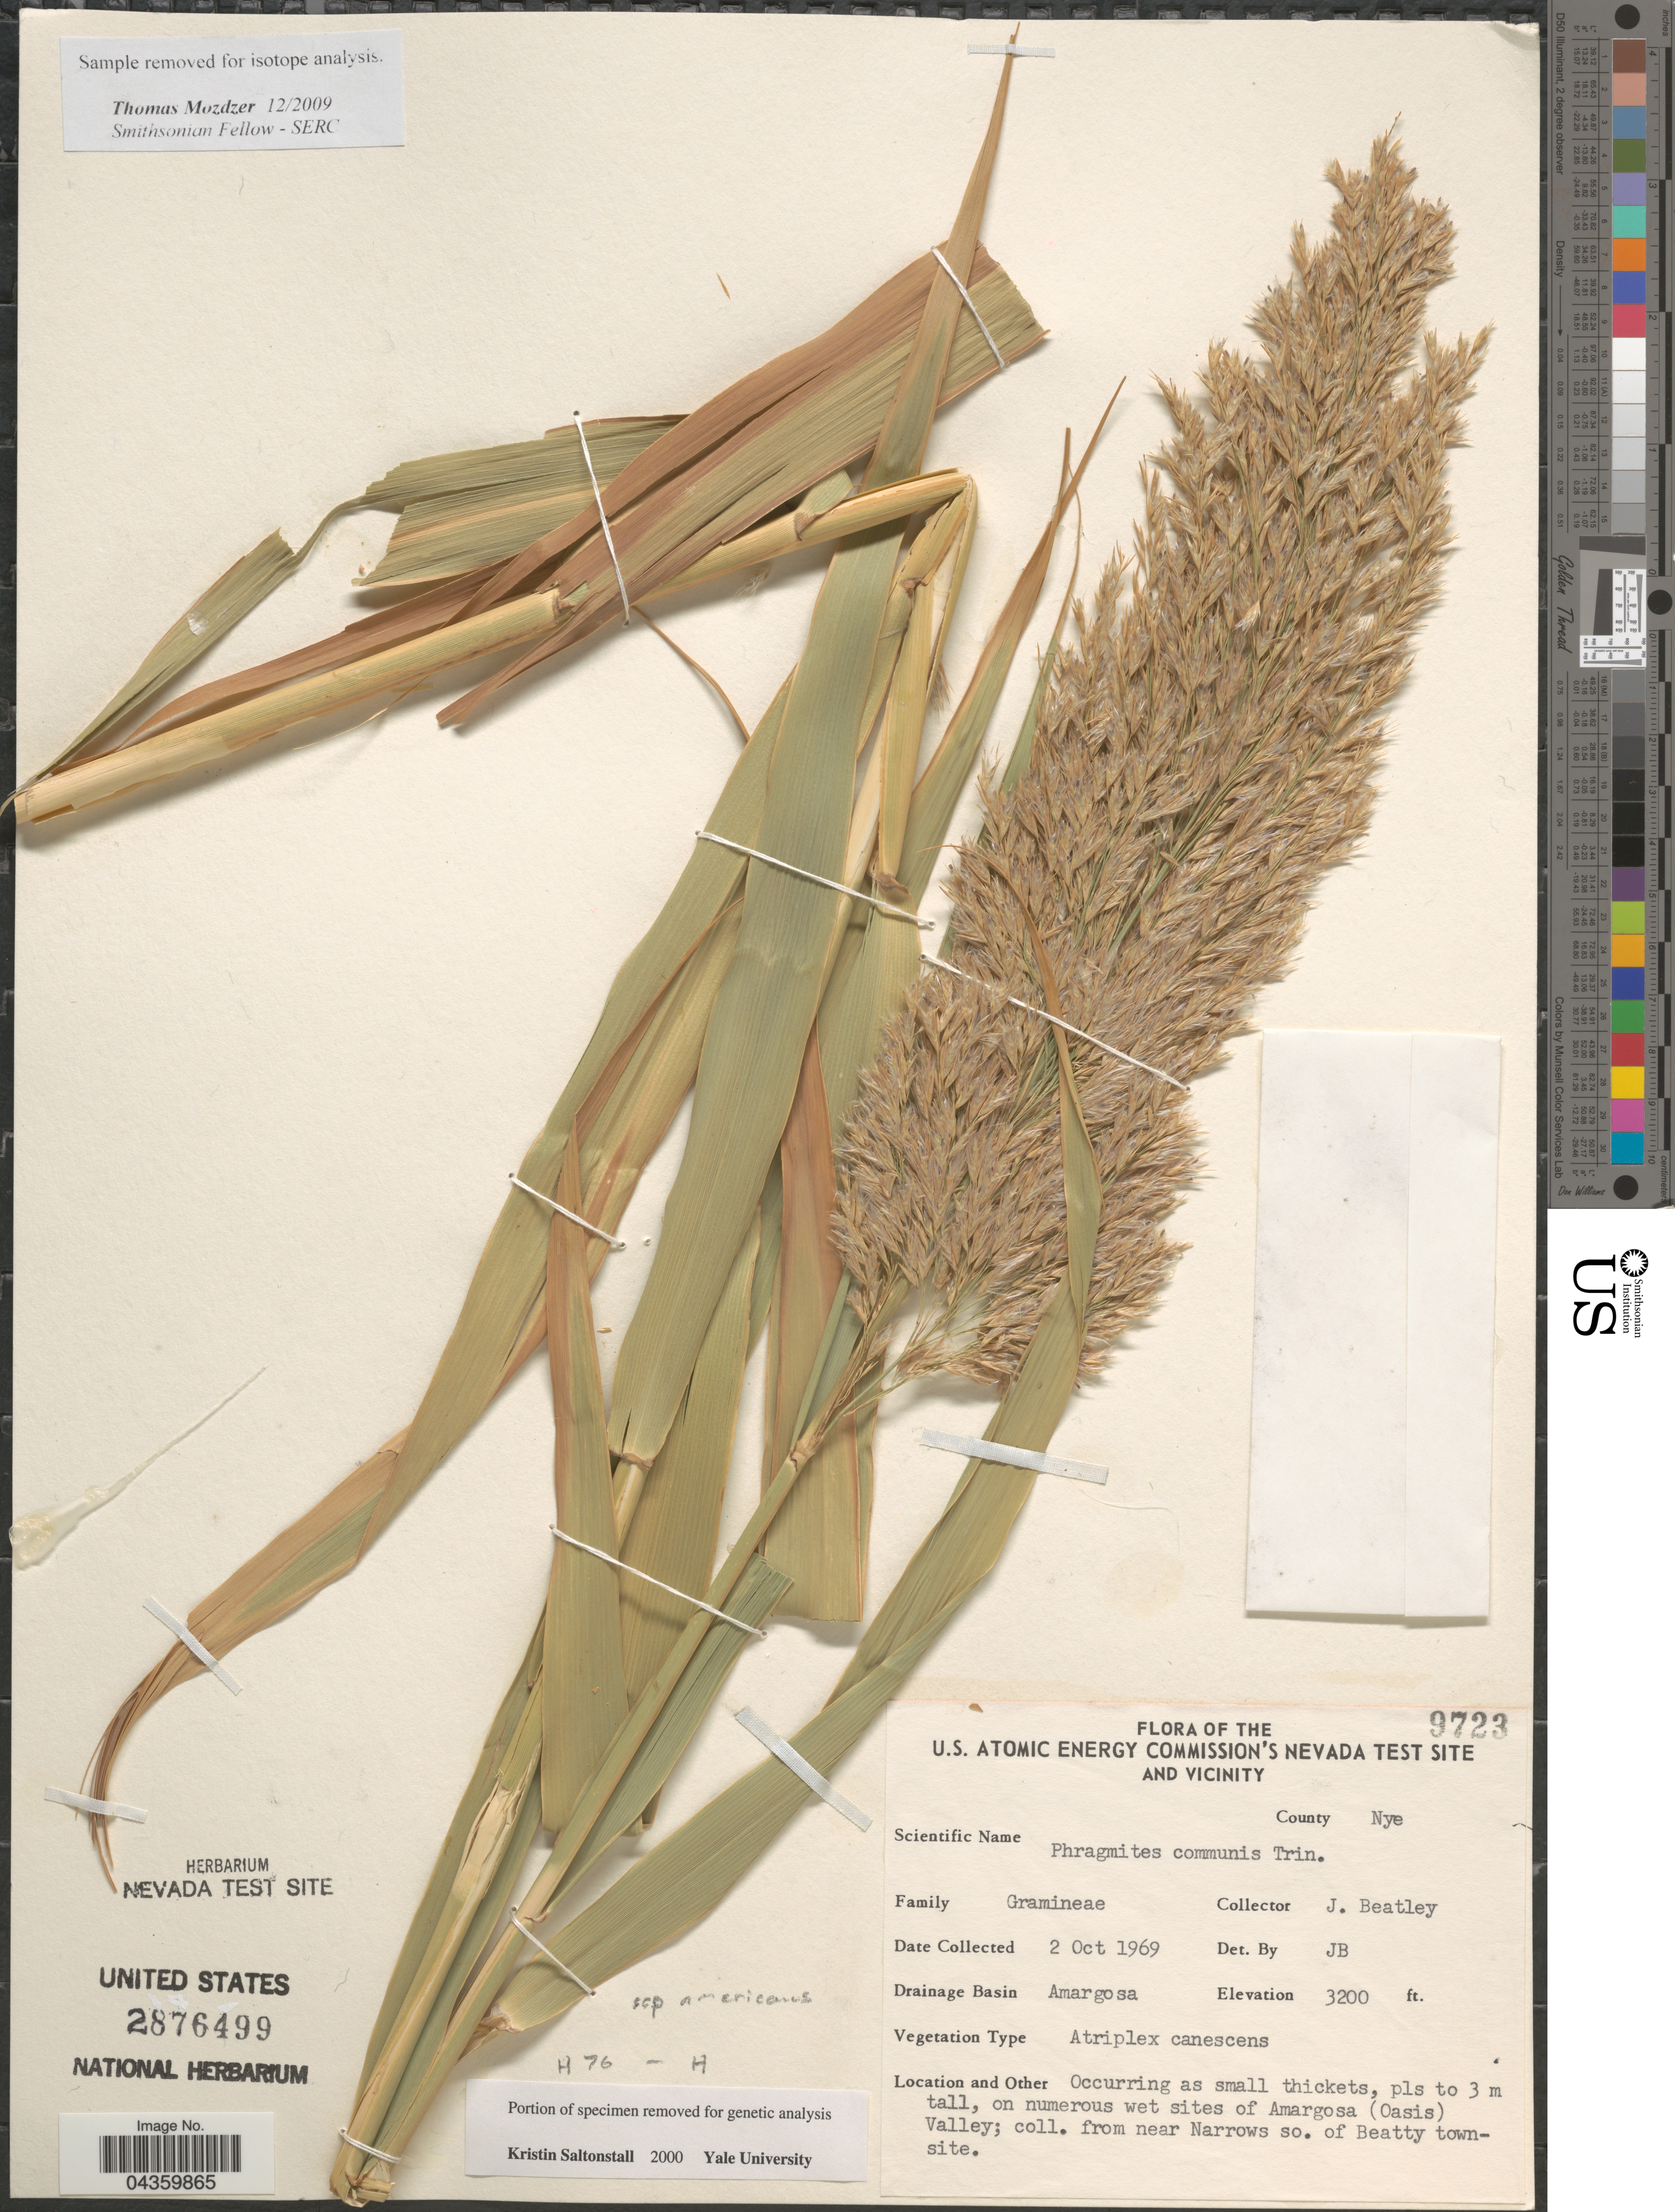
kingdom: Plantae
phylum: Tracheophyta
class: Liliopsida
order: Poales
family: Poaceae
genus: Phragmites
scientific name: Phragmites australis subsp. americanus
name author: Saltonstall & et al.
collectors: J. C. Beatley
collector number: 9723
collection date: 1969-10-02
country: United States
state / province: Nevada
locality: U.S. Atomic Energy Commission's Nevada Test Site and Vicinity. County Nye. Drainage Basin Amargosa. Near Narrows so. of Beatty townsite.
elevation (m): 975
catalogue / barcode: US 2876499